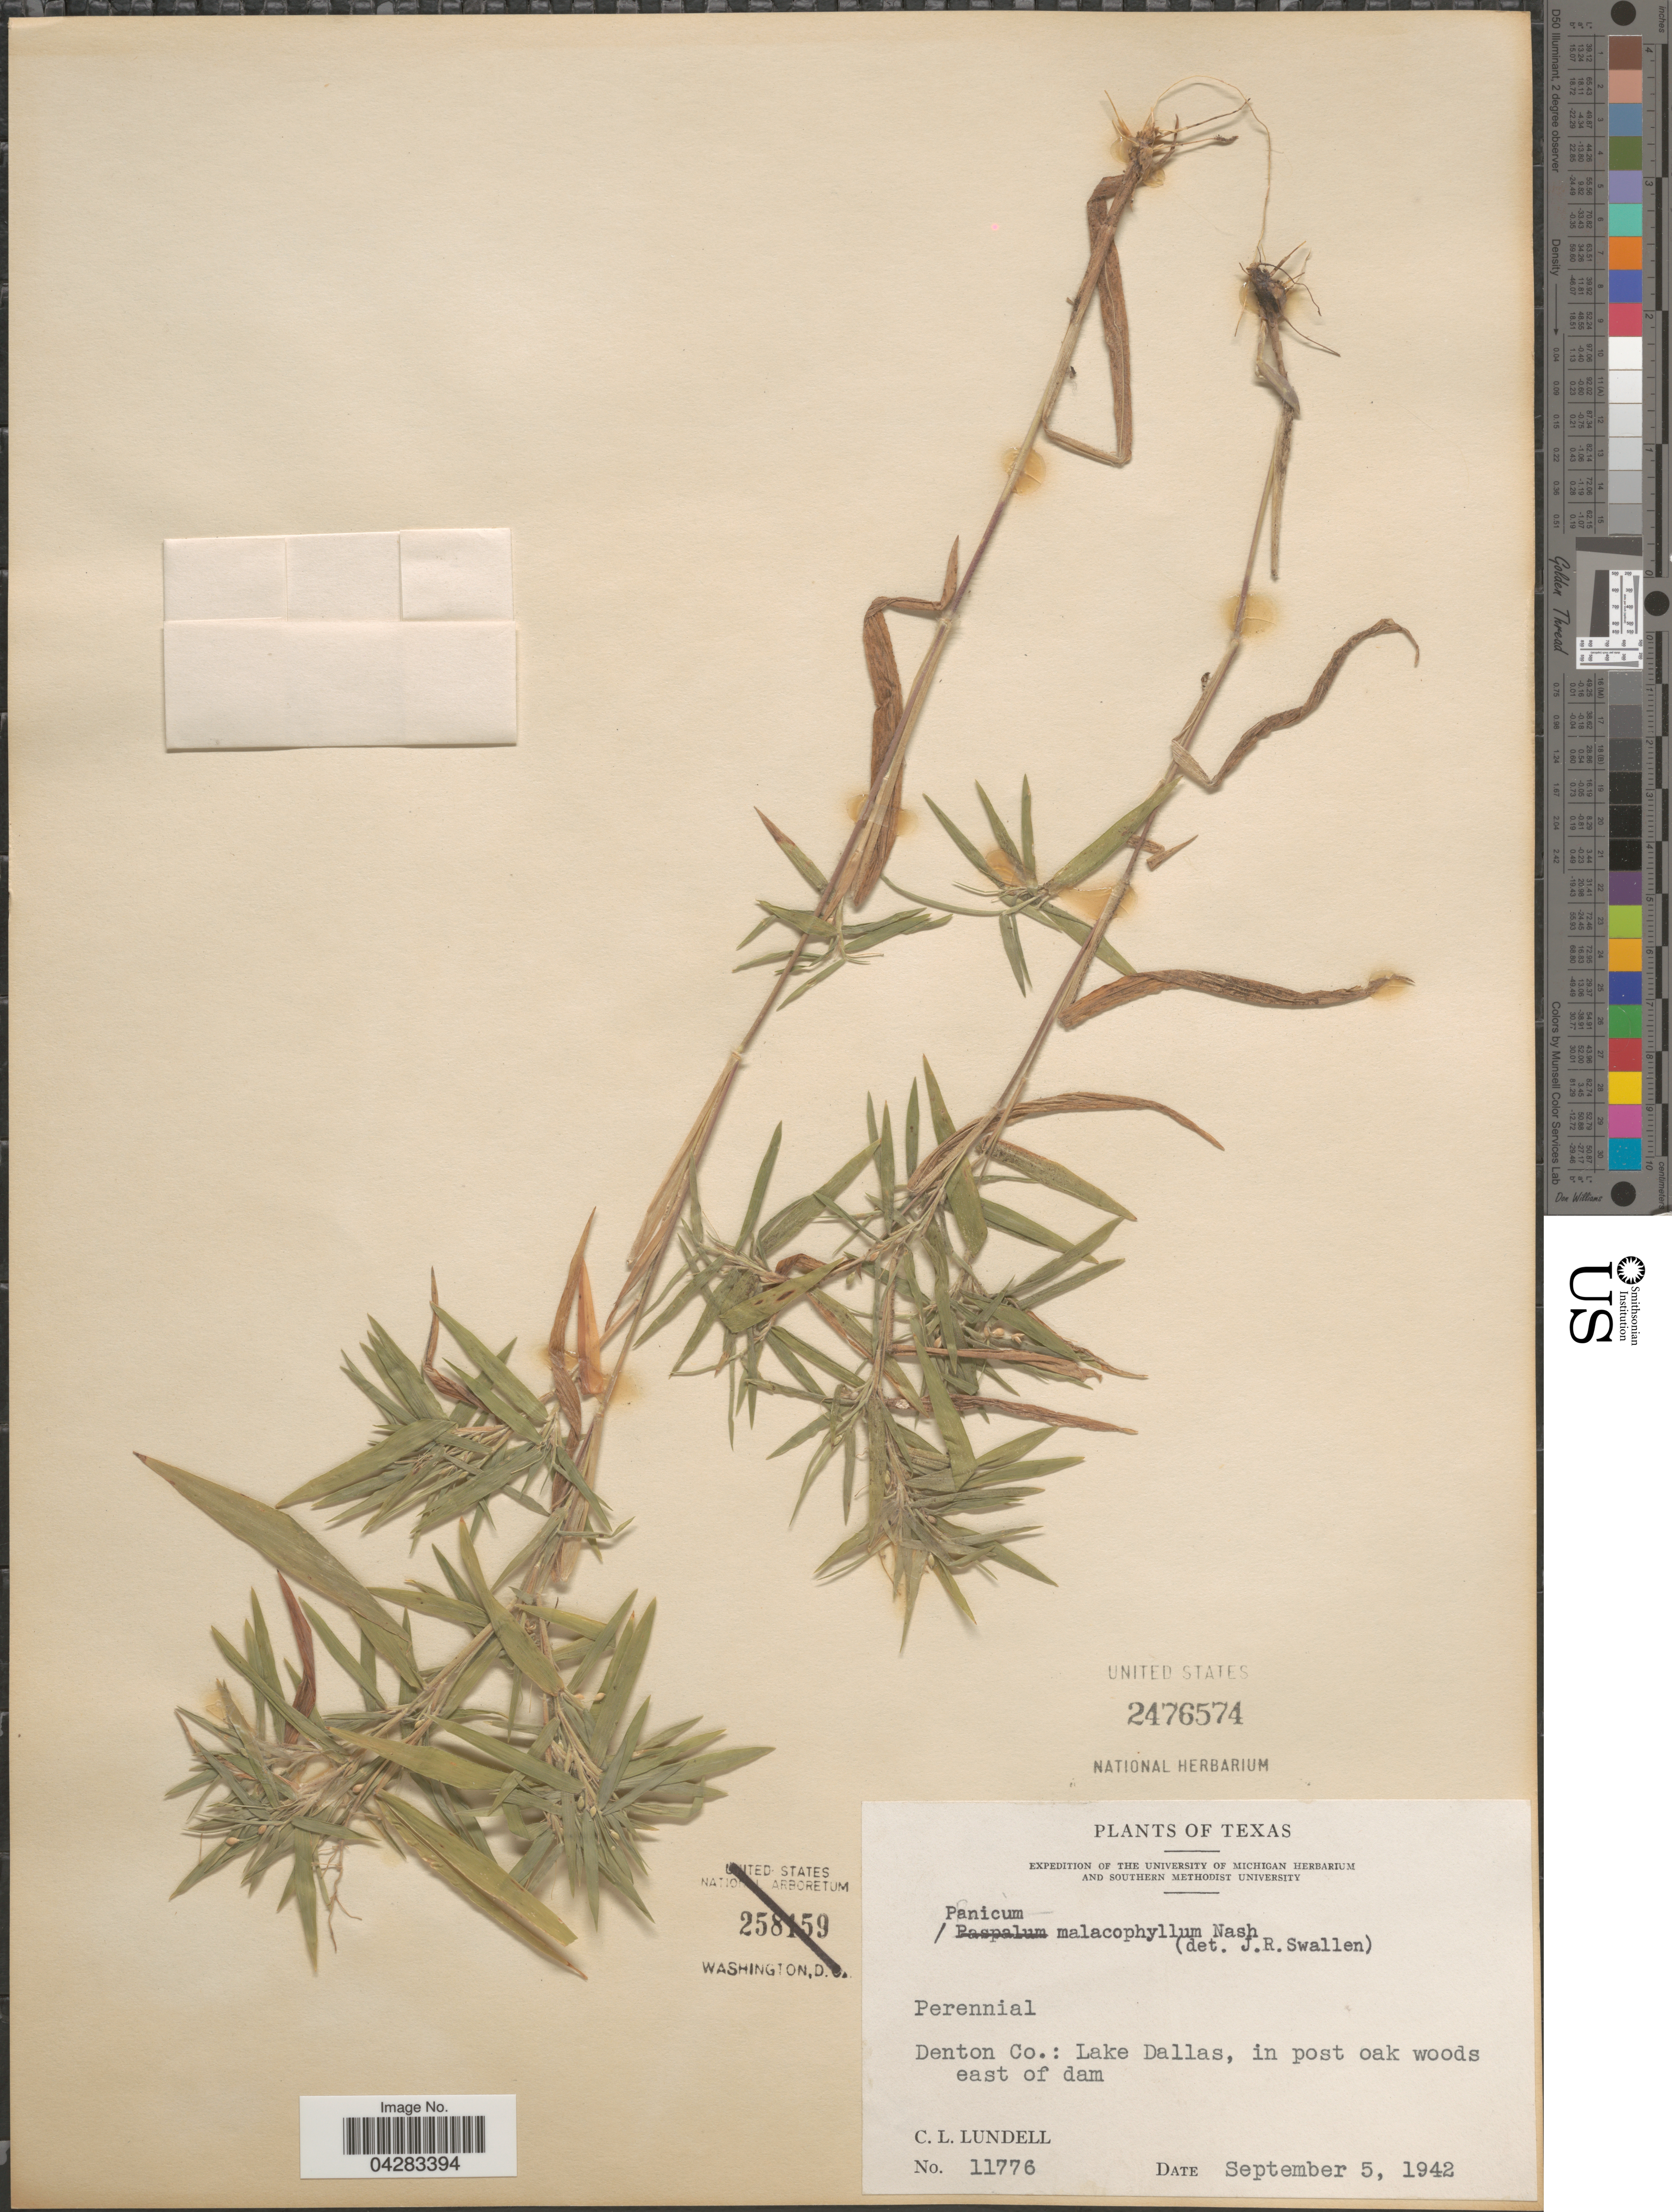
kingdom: Plantae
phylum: Tracheophyta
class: Liliopsida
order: Poales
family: Poaceae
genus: Dichanthelium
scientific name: Dichanthelium malacophyllum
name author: (Nash) Gould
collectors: C. L. Lundell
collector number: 11776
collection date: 1942-09-05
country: United States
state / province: Texas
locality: Expedition of the University of Michigan Herbarium and Southern Methodist University. Denton Co.: Lake Dallas, in post oak woods east of dam.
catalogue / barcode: US 2476574